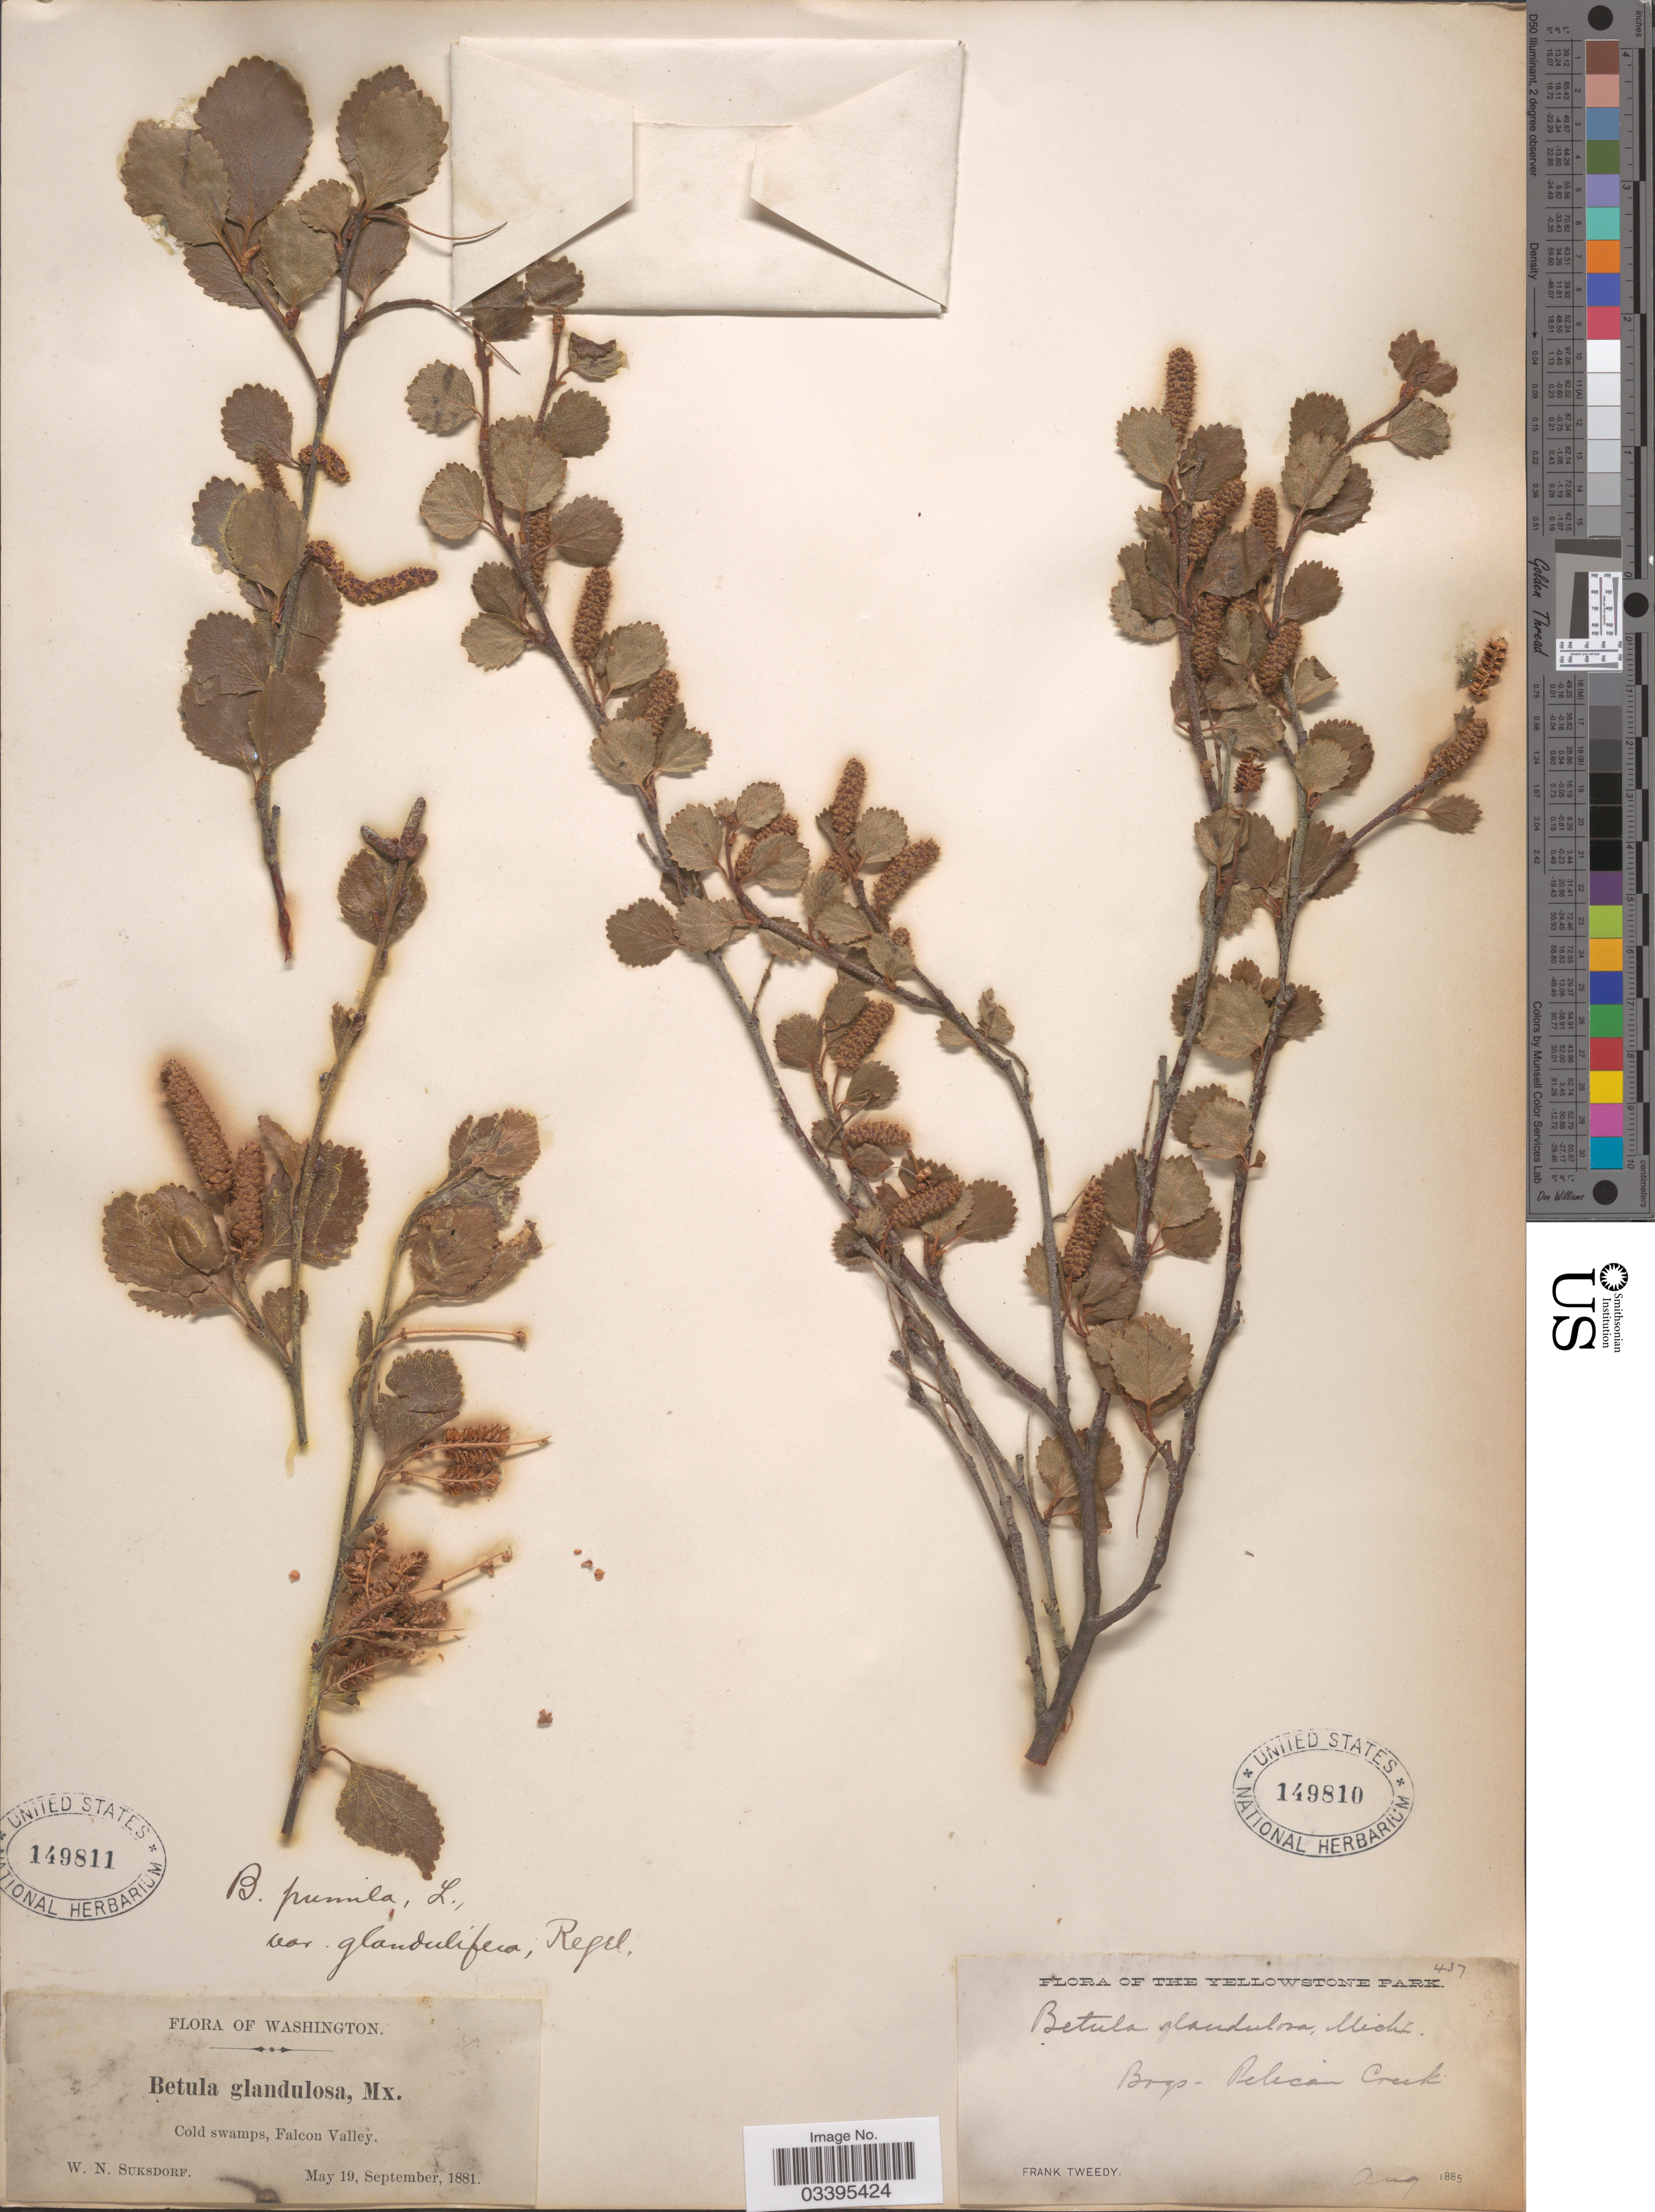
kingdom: Plantae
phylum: Tracheophyta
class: Magnoliopsida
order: Fagales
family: Betulaceae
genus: Betula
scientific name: Betula glandulosa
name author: Michx.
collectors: W. N. Suksdorf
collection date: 1881-05-19/1881-09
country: United States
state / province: Washington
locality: Cold swamps, Falcon Valley.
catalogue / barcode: US 149811-2